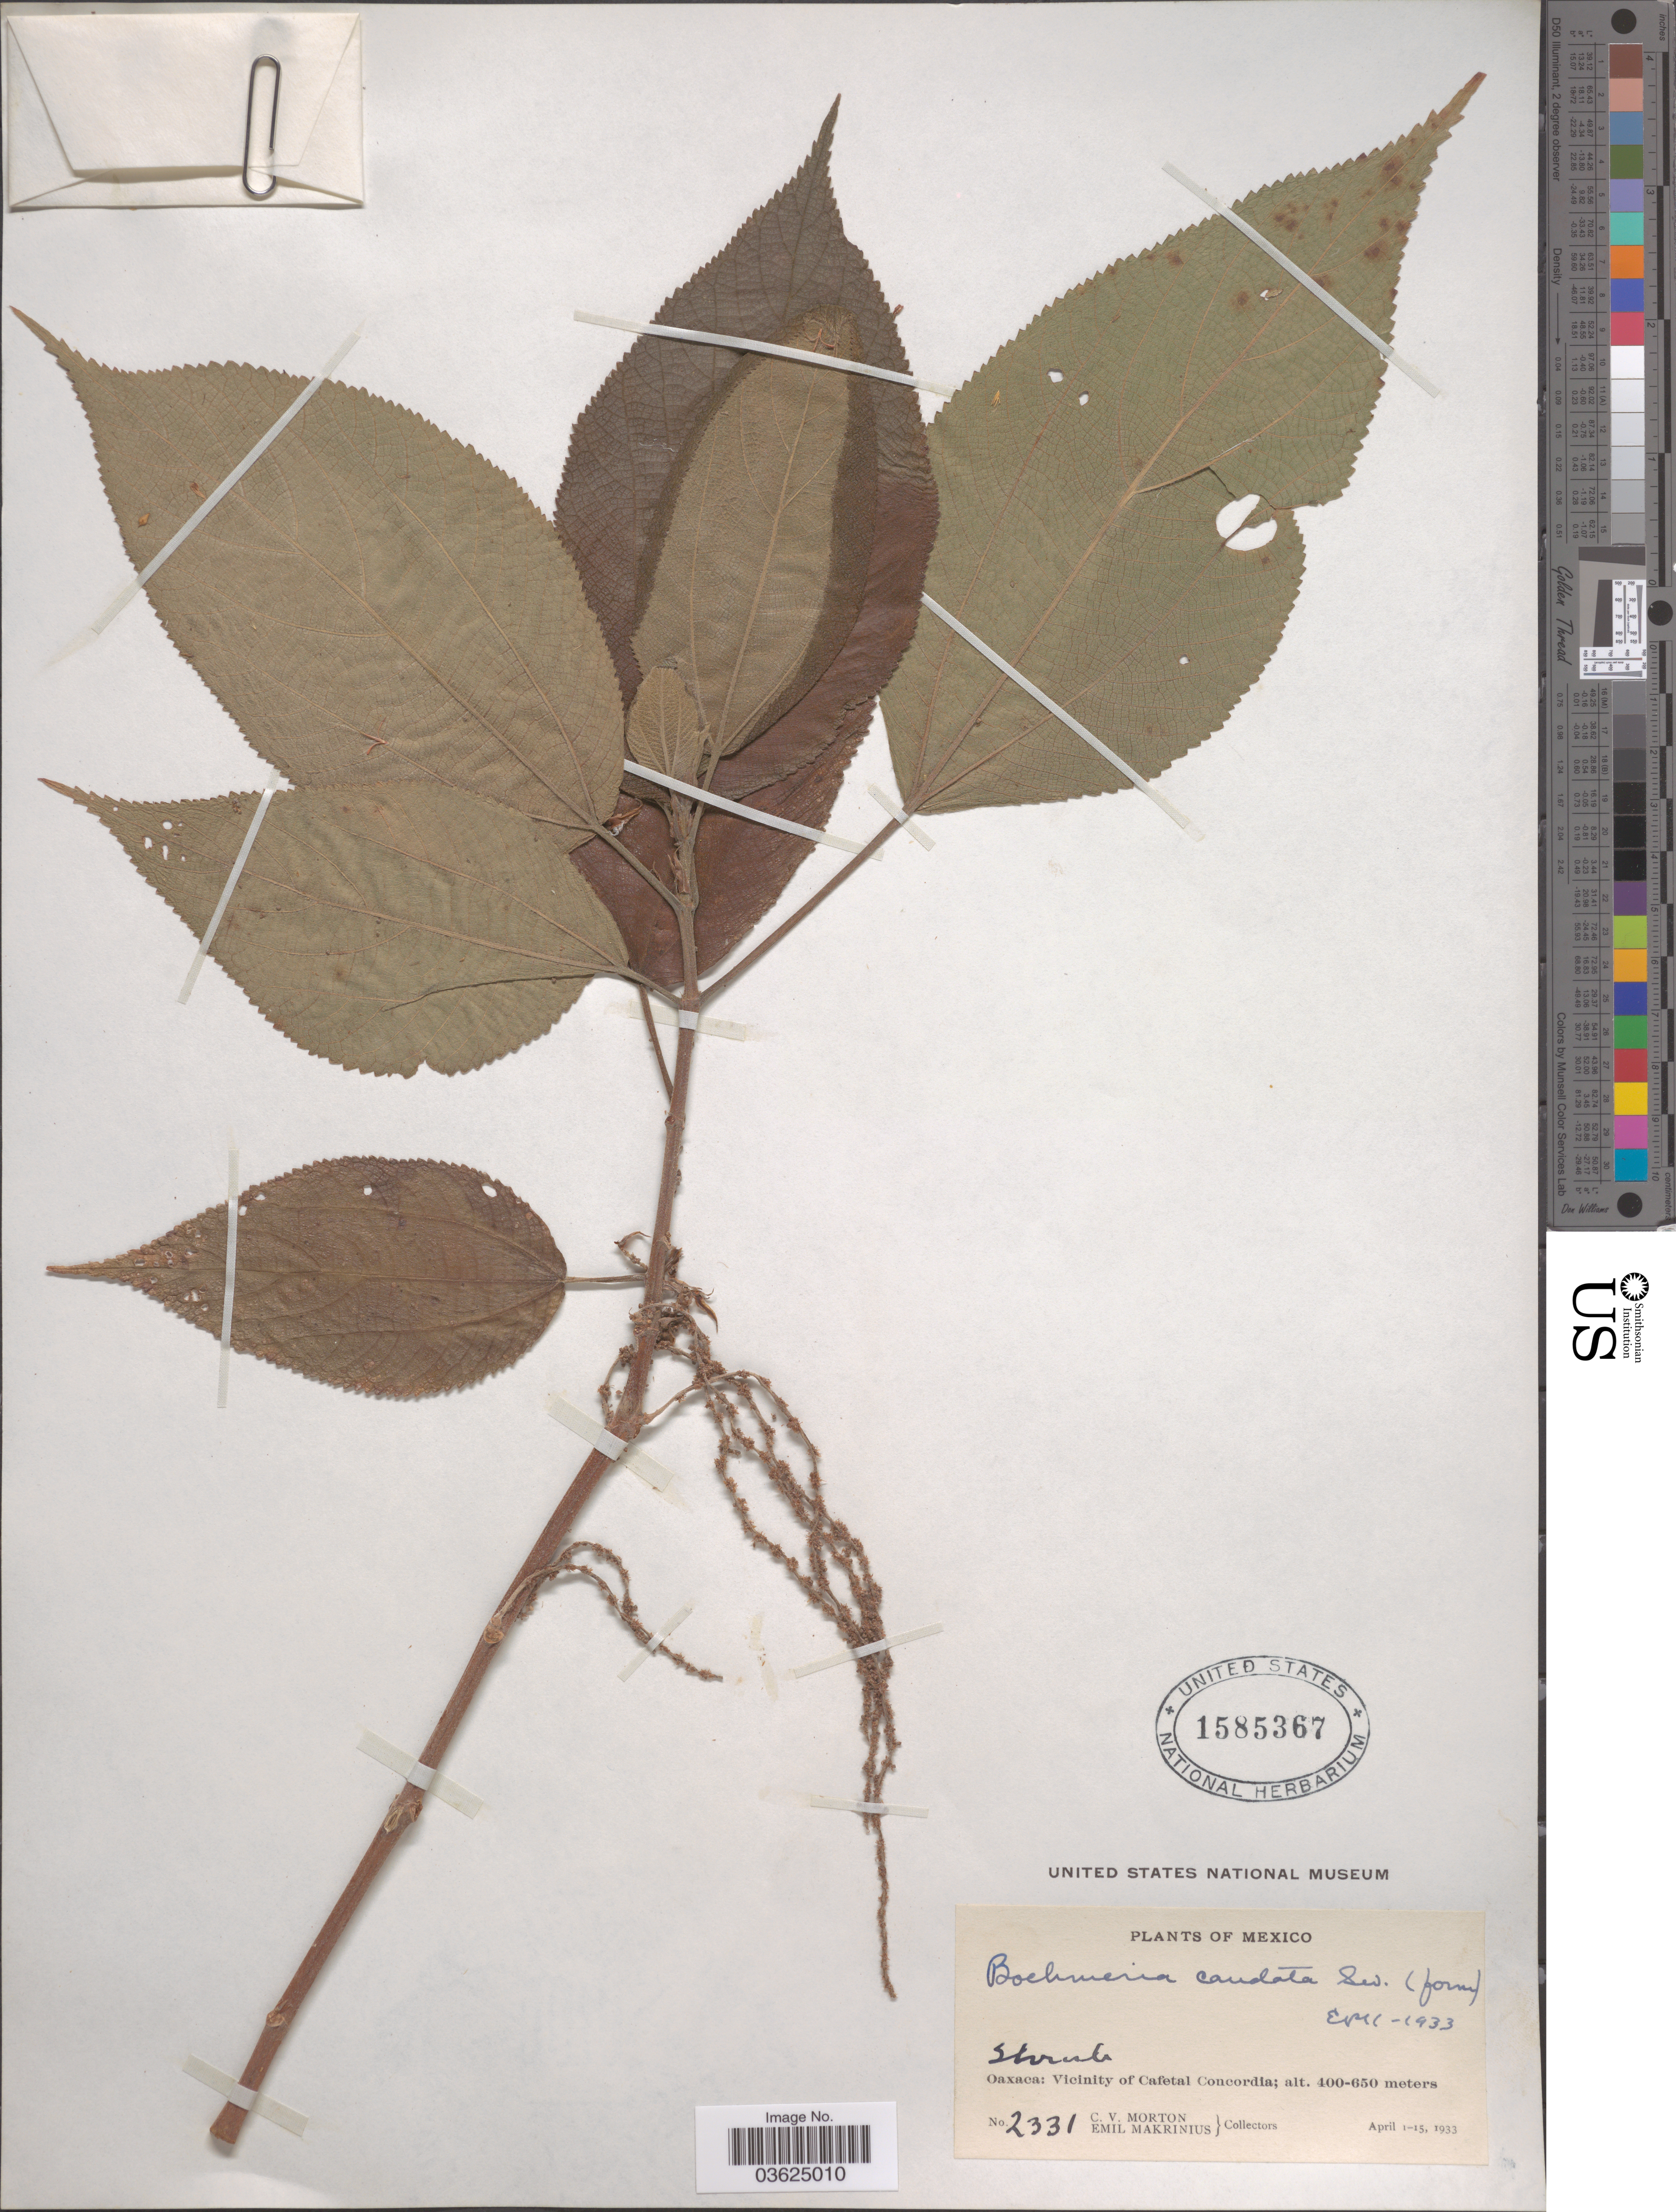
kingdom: Plantae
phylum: Tracheophyta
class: Magnoliopsida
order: Rosales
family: Urticaceae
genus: Boehmeria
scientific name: Boehmeria caudata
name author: Sw.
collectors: C. V. Morton & E. Makrinius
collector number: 2331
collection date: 1933-04-01/1933-04-15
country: Mexico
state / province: Oaxaca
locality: Vicinity of Cafetal Concordia.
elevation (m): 400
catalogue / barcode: US 1585367